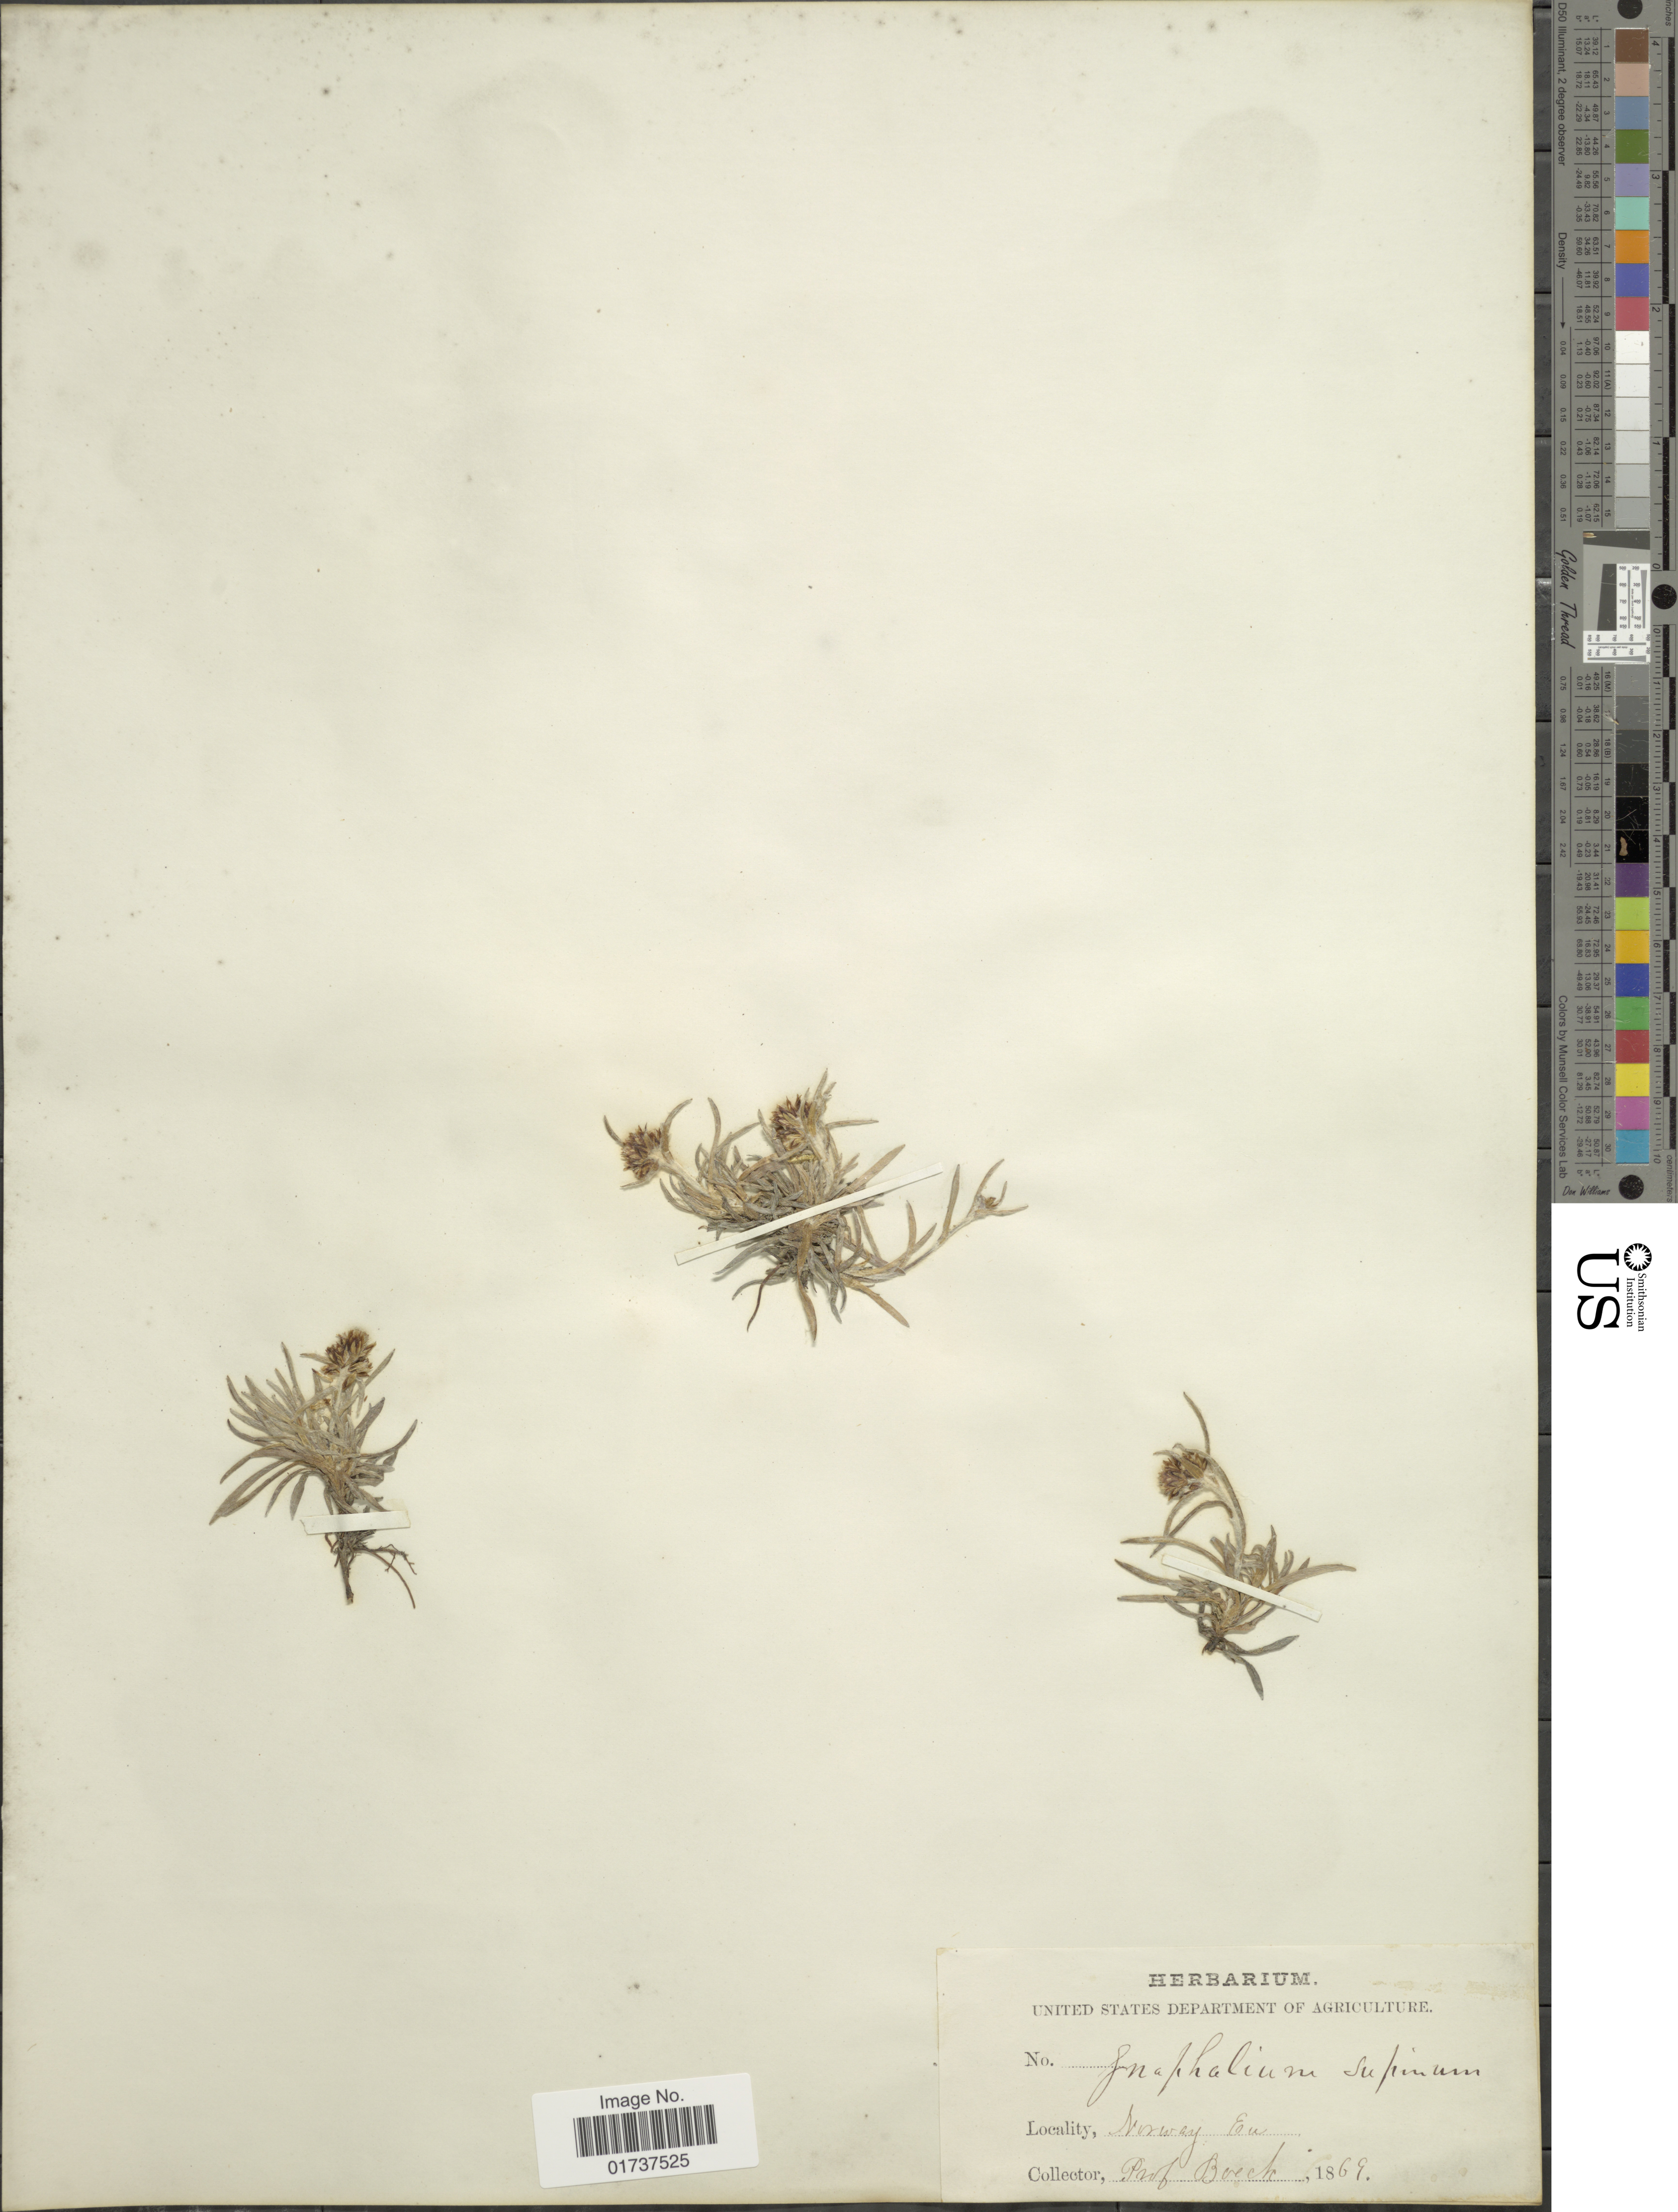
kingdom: Plantae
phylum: Tracheophyta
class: Magnoliopsida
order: Asterales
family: Asteraceae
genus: Gnaphalium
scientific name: Gnaphalium supinum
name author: L.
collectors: P. Boeck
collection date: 1869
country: Norway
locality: Eu